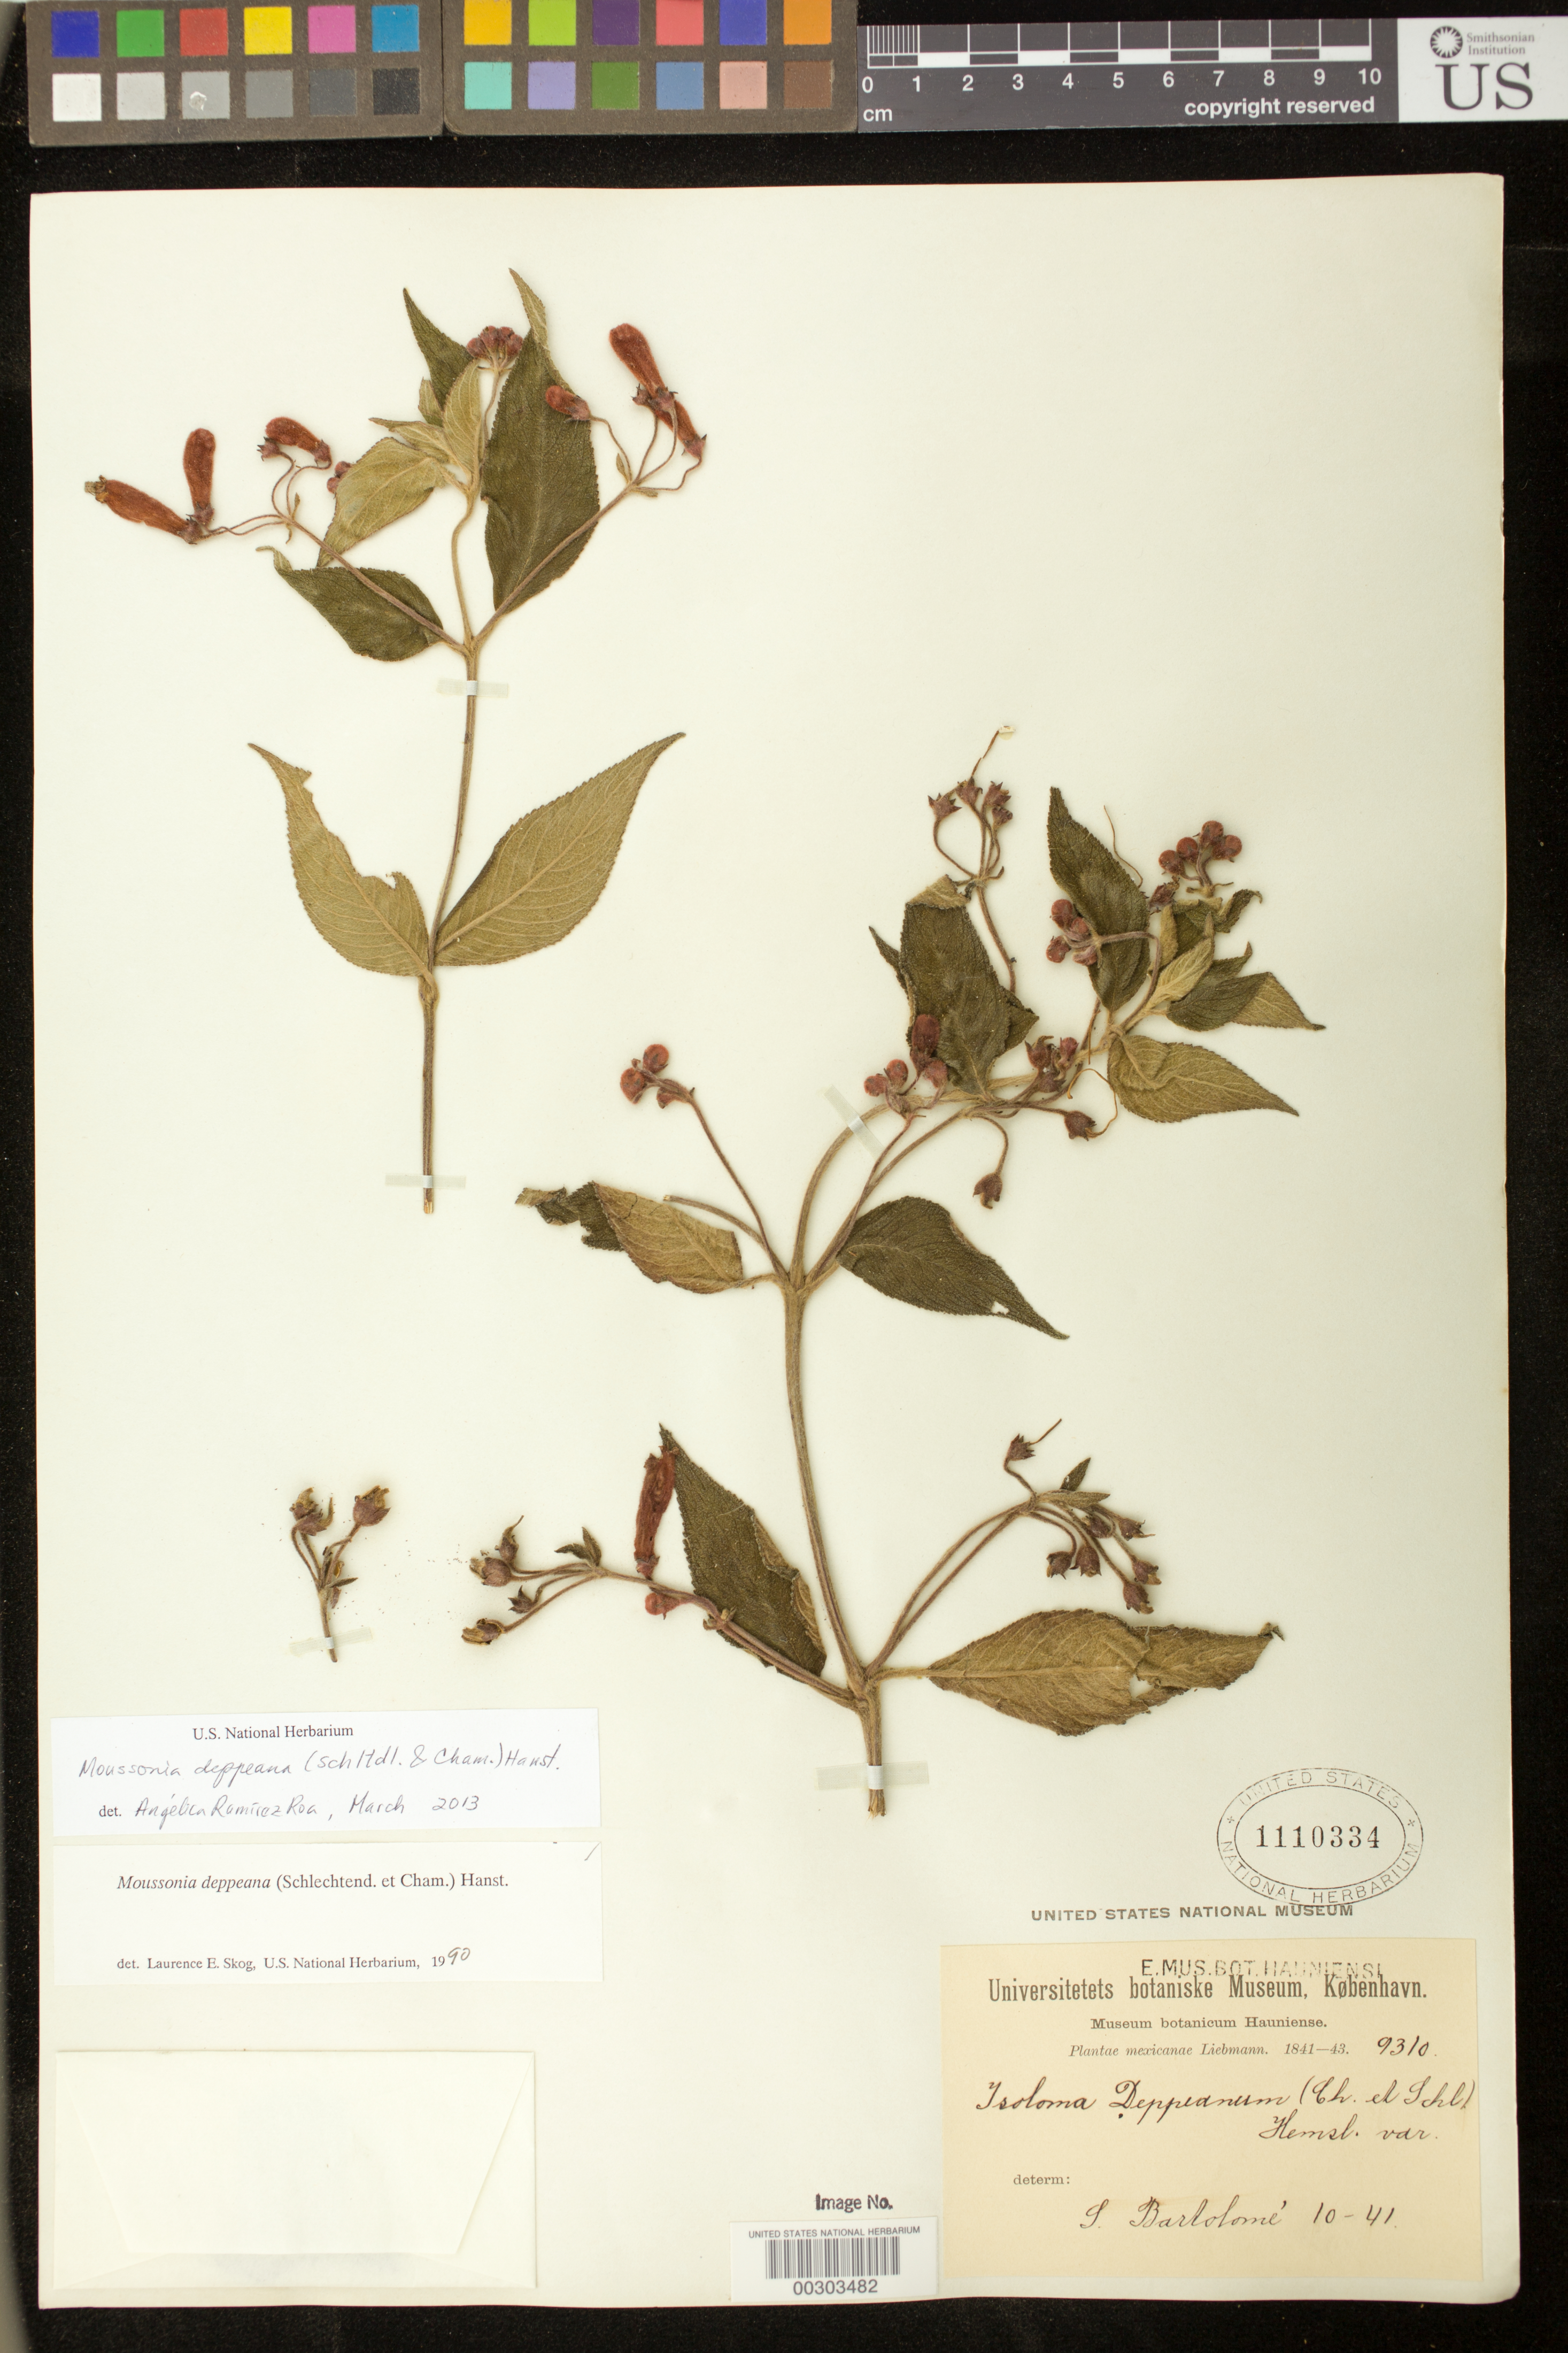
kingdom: Plantae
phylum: Tracheophyta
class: Magnoliopsida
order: Lamiales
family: Gesneriaceae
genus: Moussonia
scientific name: Moussonia deppeana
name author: (Schltdl. & Cham.) Klotzsch ex Hanst.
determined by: Ramírez-Roa, A.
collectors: F. M. Liebmann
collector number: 9310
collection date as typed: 1841-43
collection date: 1841/1843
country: Mexico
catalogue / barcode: US 1110334